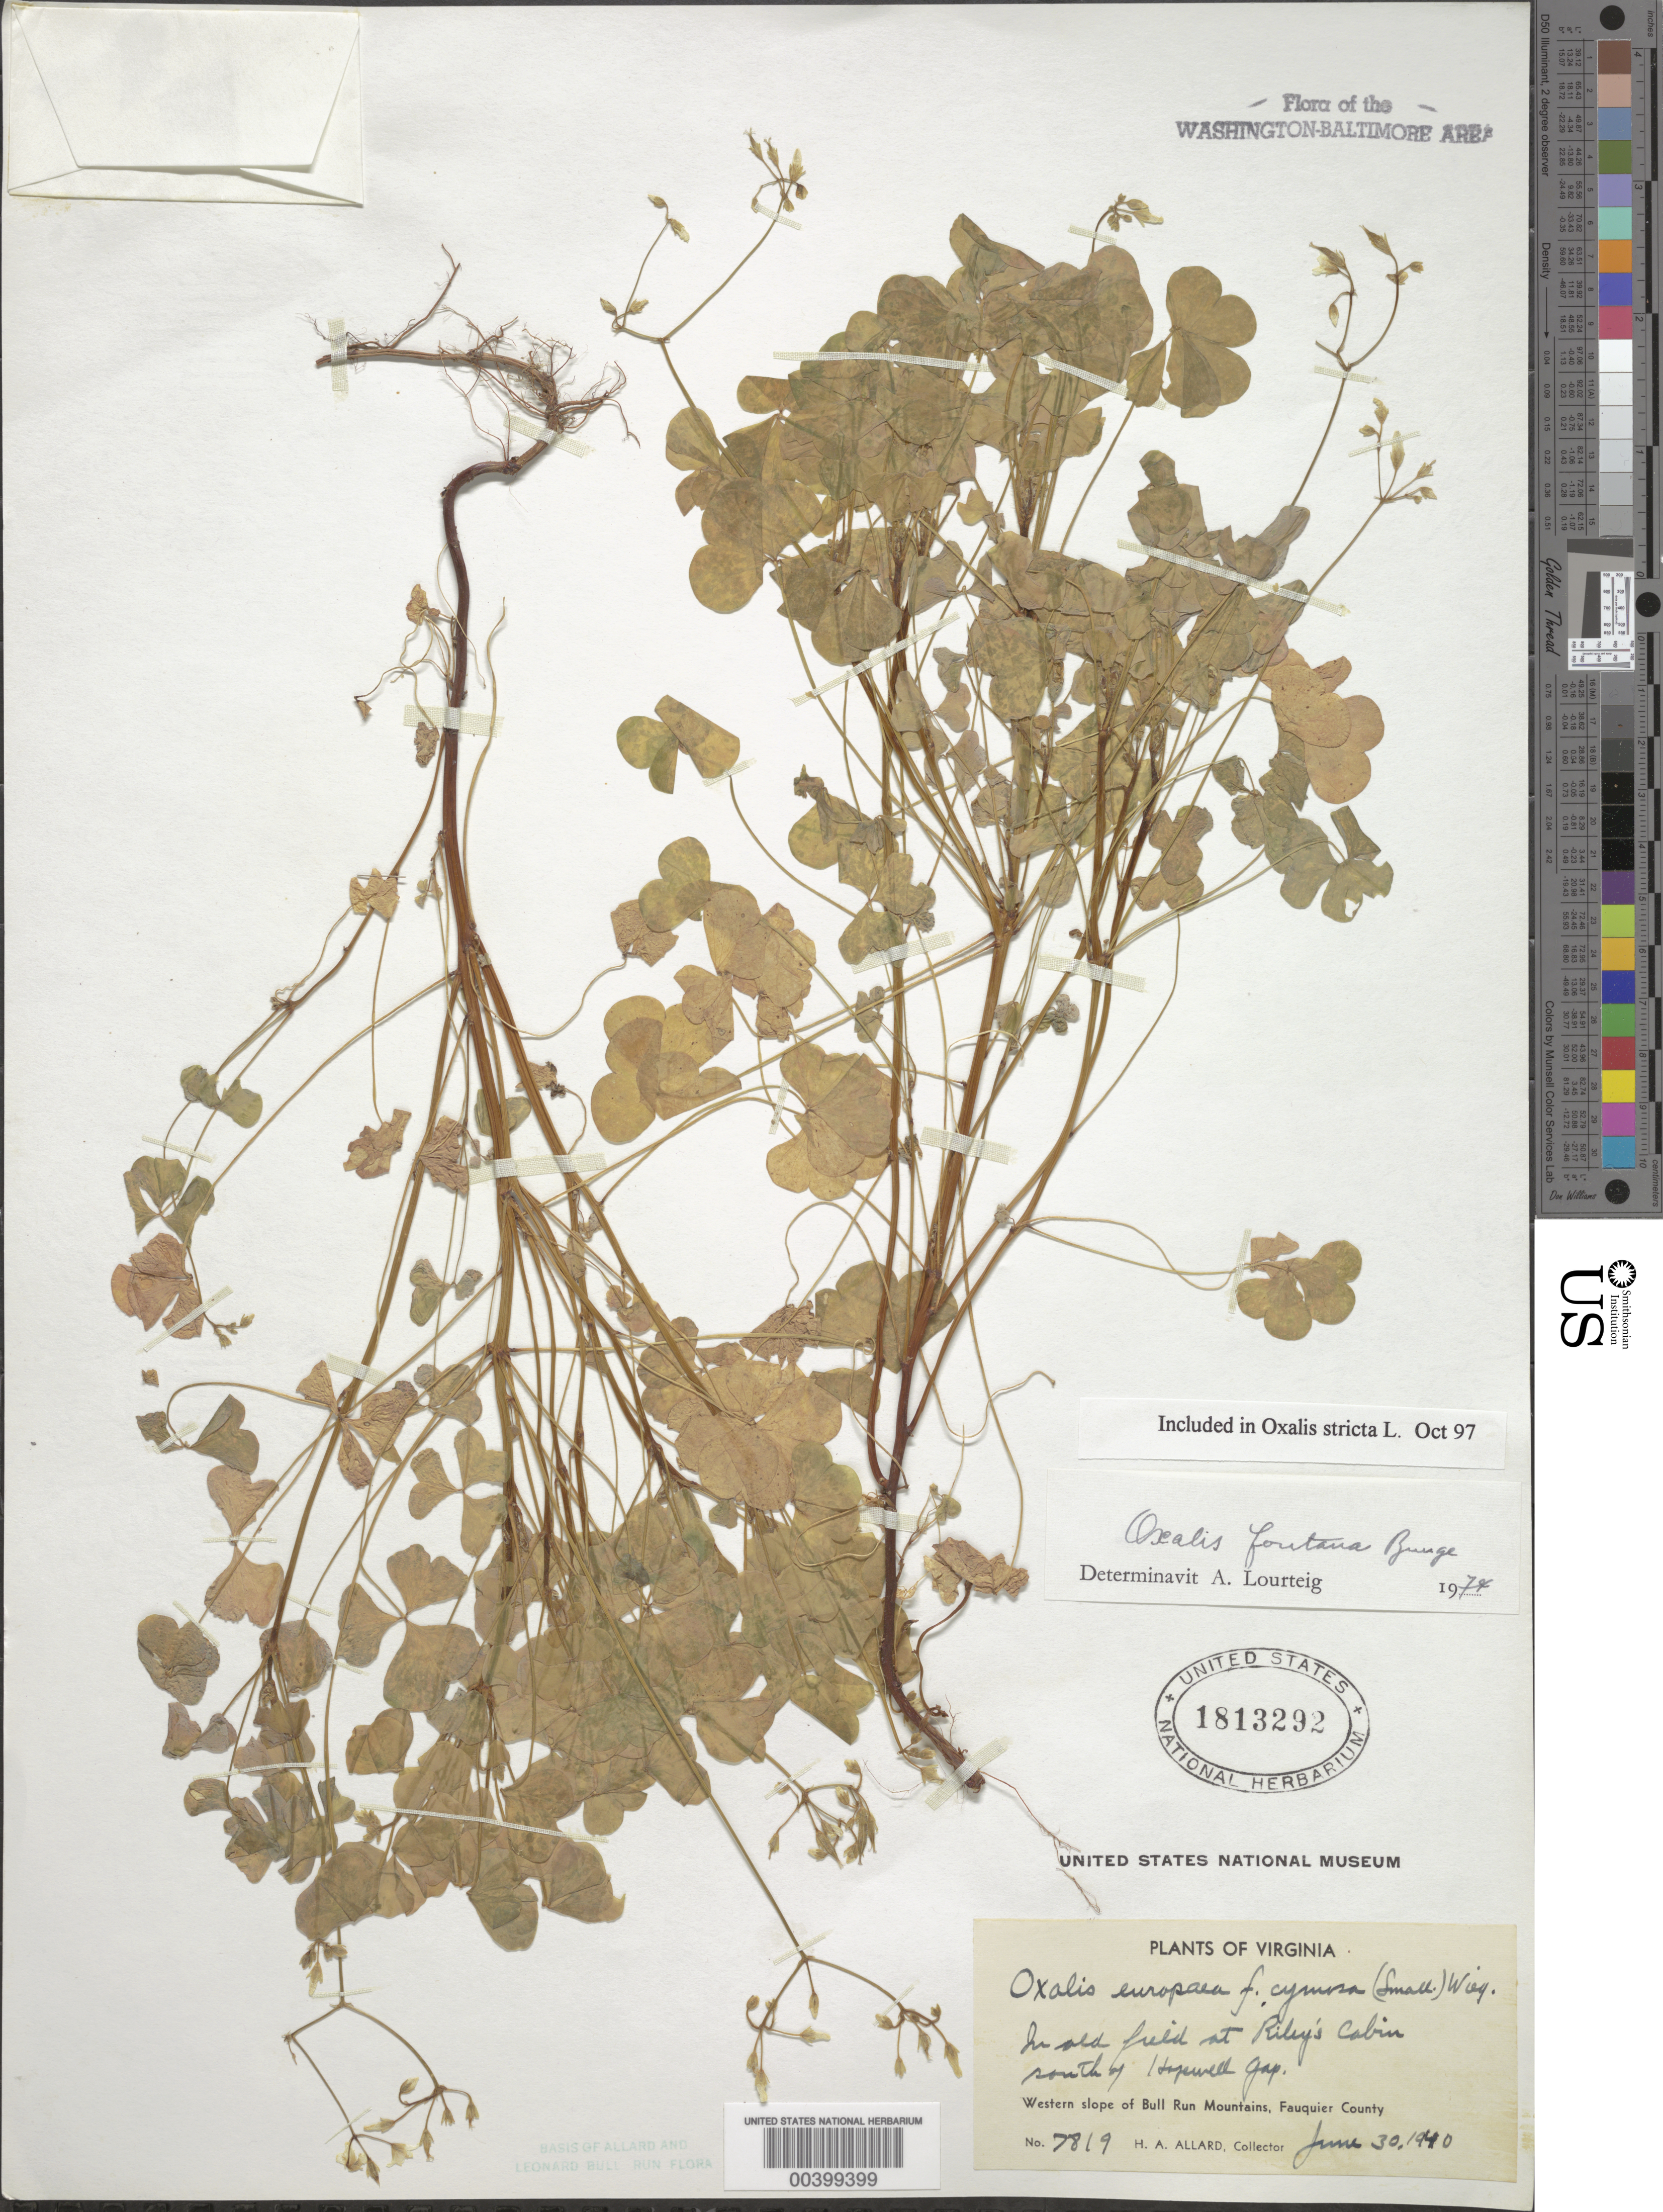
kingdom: Plantae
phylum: Tracheophyta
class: Magnoliopsida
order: Oxalidales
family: Oxalidaceae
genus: Oxalis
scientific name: Oxalis stricta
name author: L.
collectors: H. A. Allard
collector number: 7819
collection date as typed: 30 Jun 1940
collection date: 1940-06-30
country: United States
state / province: Virginia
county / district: Fauquier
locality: South of Hopewell Gap Bull Run Mts.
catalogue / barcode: US 1813292